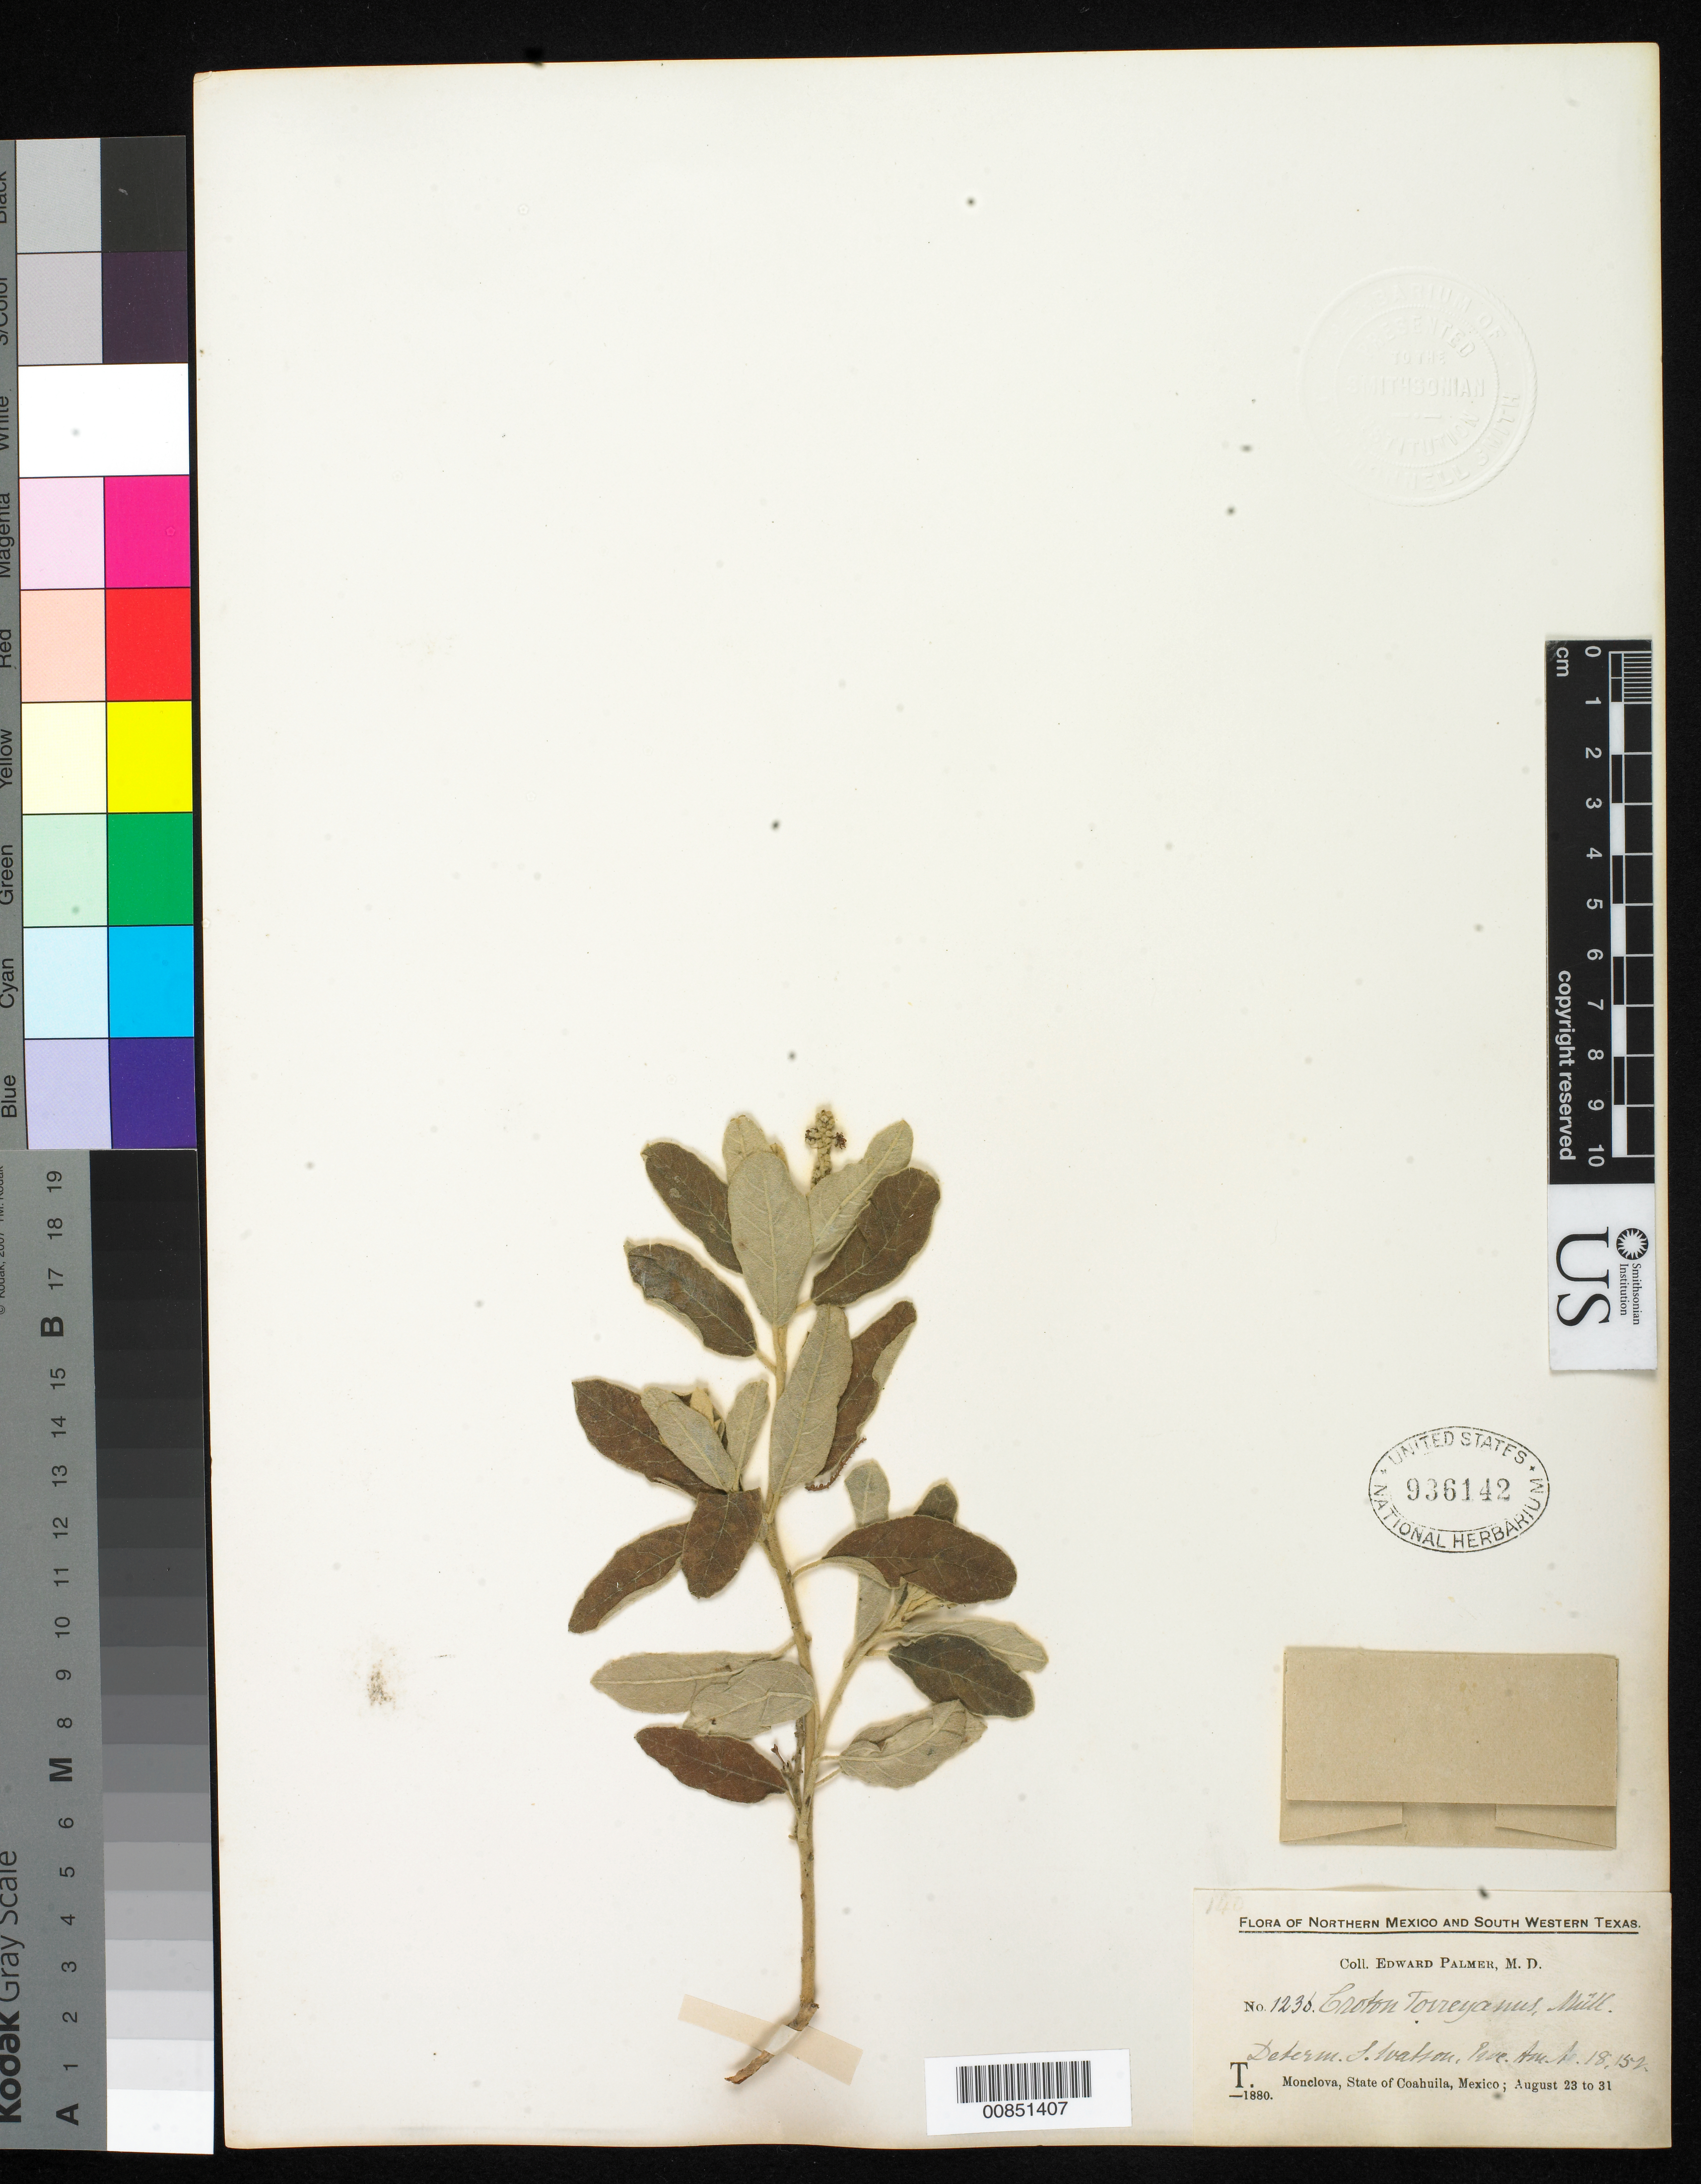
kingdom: Plantae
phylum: Tracheophyta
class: Magnoliopsida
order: Malpighiales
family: Euphorbiaceae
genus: Croton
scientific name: Croton torreyanus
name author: Müll. Arg. in DC.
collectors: E. Palmer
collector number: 1236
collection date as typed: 23 Aug 1880 to 31 Aug 1880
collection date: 1880-08-23/1880-08-31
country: Mexico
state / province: Coahuila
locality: T. Monclova, Coahuila.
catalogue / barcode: US 936142